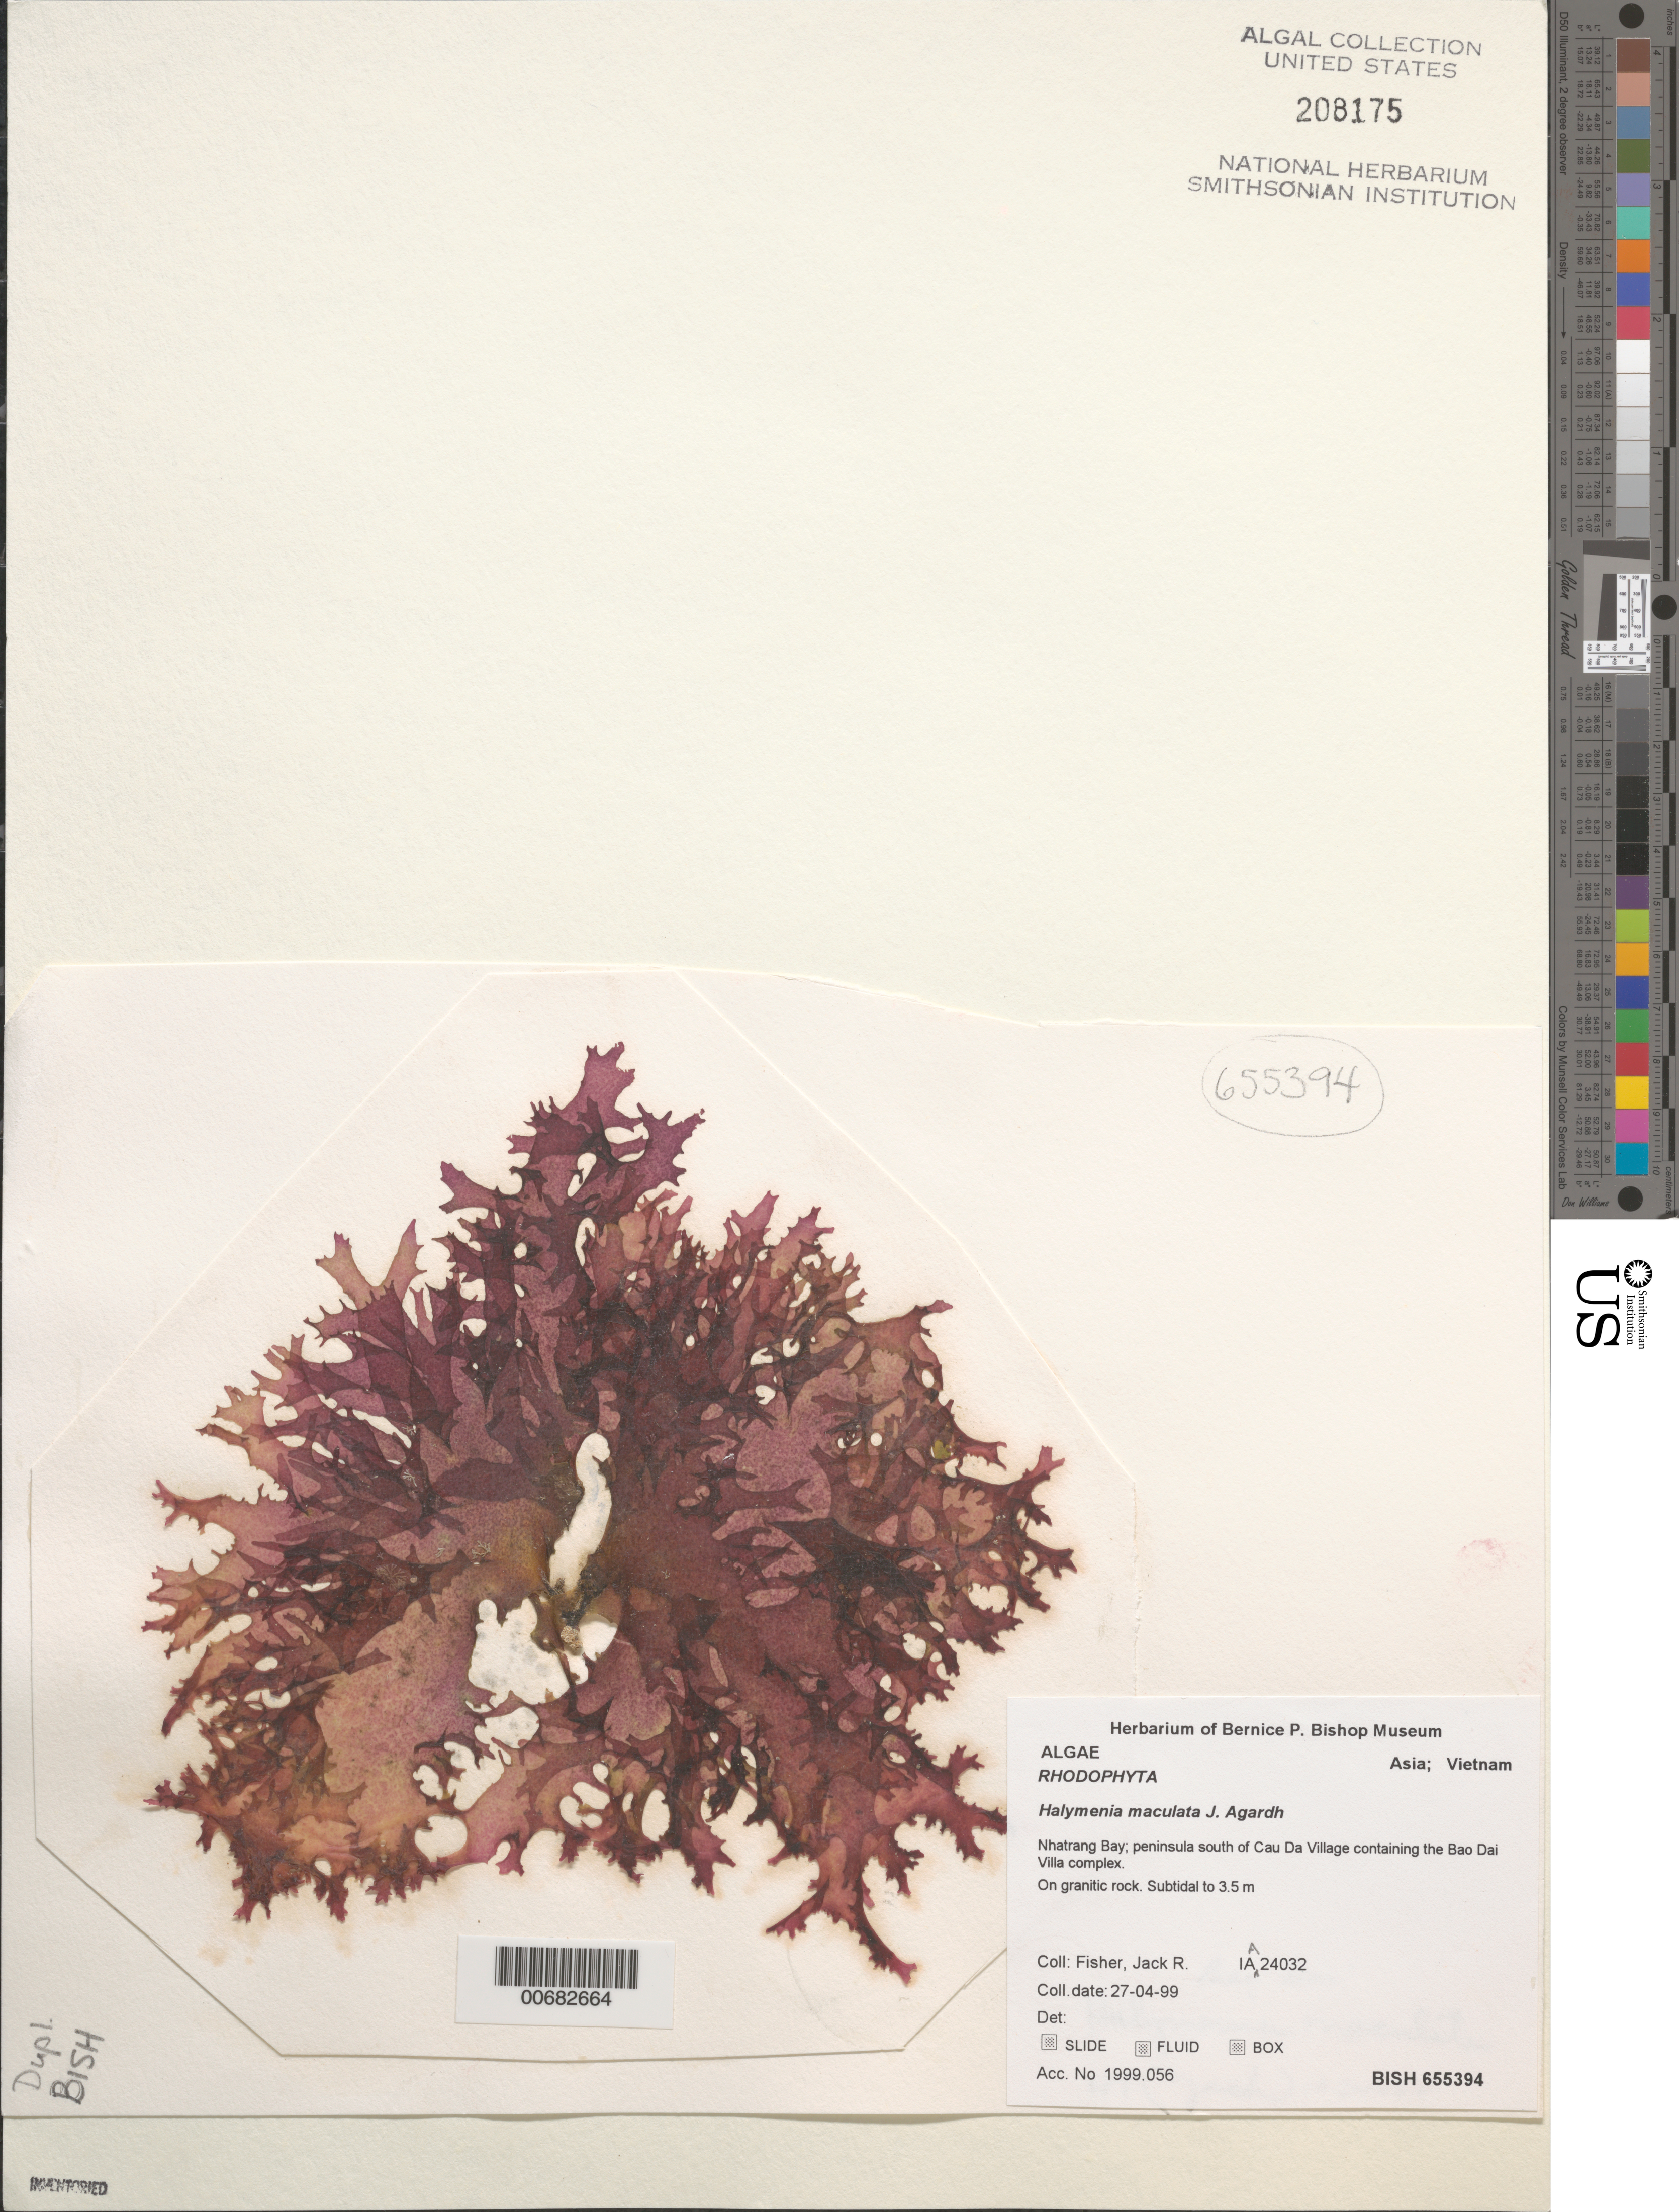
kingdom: Plantae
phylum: Rhodophyta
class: Florideophyceae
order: Halymeniales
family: Halymeniaceae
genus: Halymenia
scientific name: Halymenia maculata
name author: J. Agardh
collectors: J. Fisher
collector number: IAA 24032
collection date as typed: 27 Apr 1999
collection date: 1999-04-27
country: Vietnam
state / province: Phu Khanh Province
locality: Nhatrang Bay, peninsula south of Cau Da Village containing the Bao Dai Villa complex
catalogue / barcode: US 208175